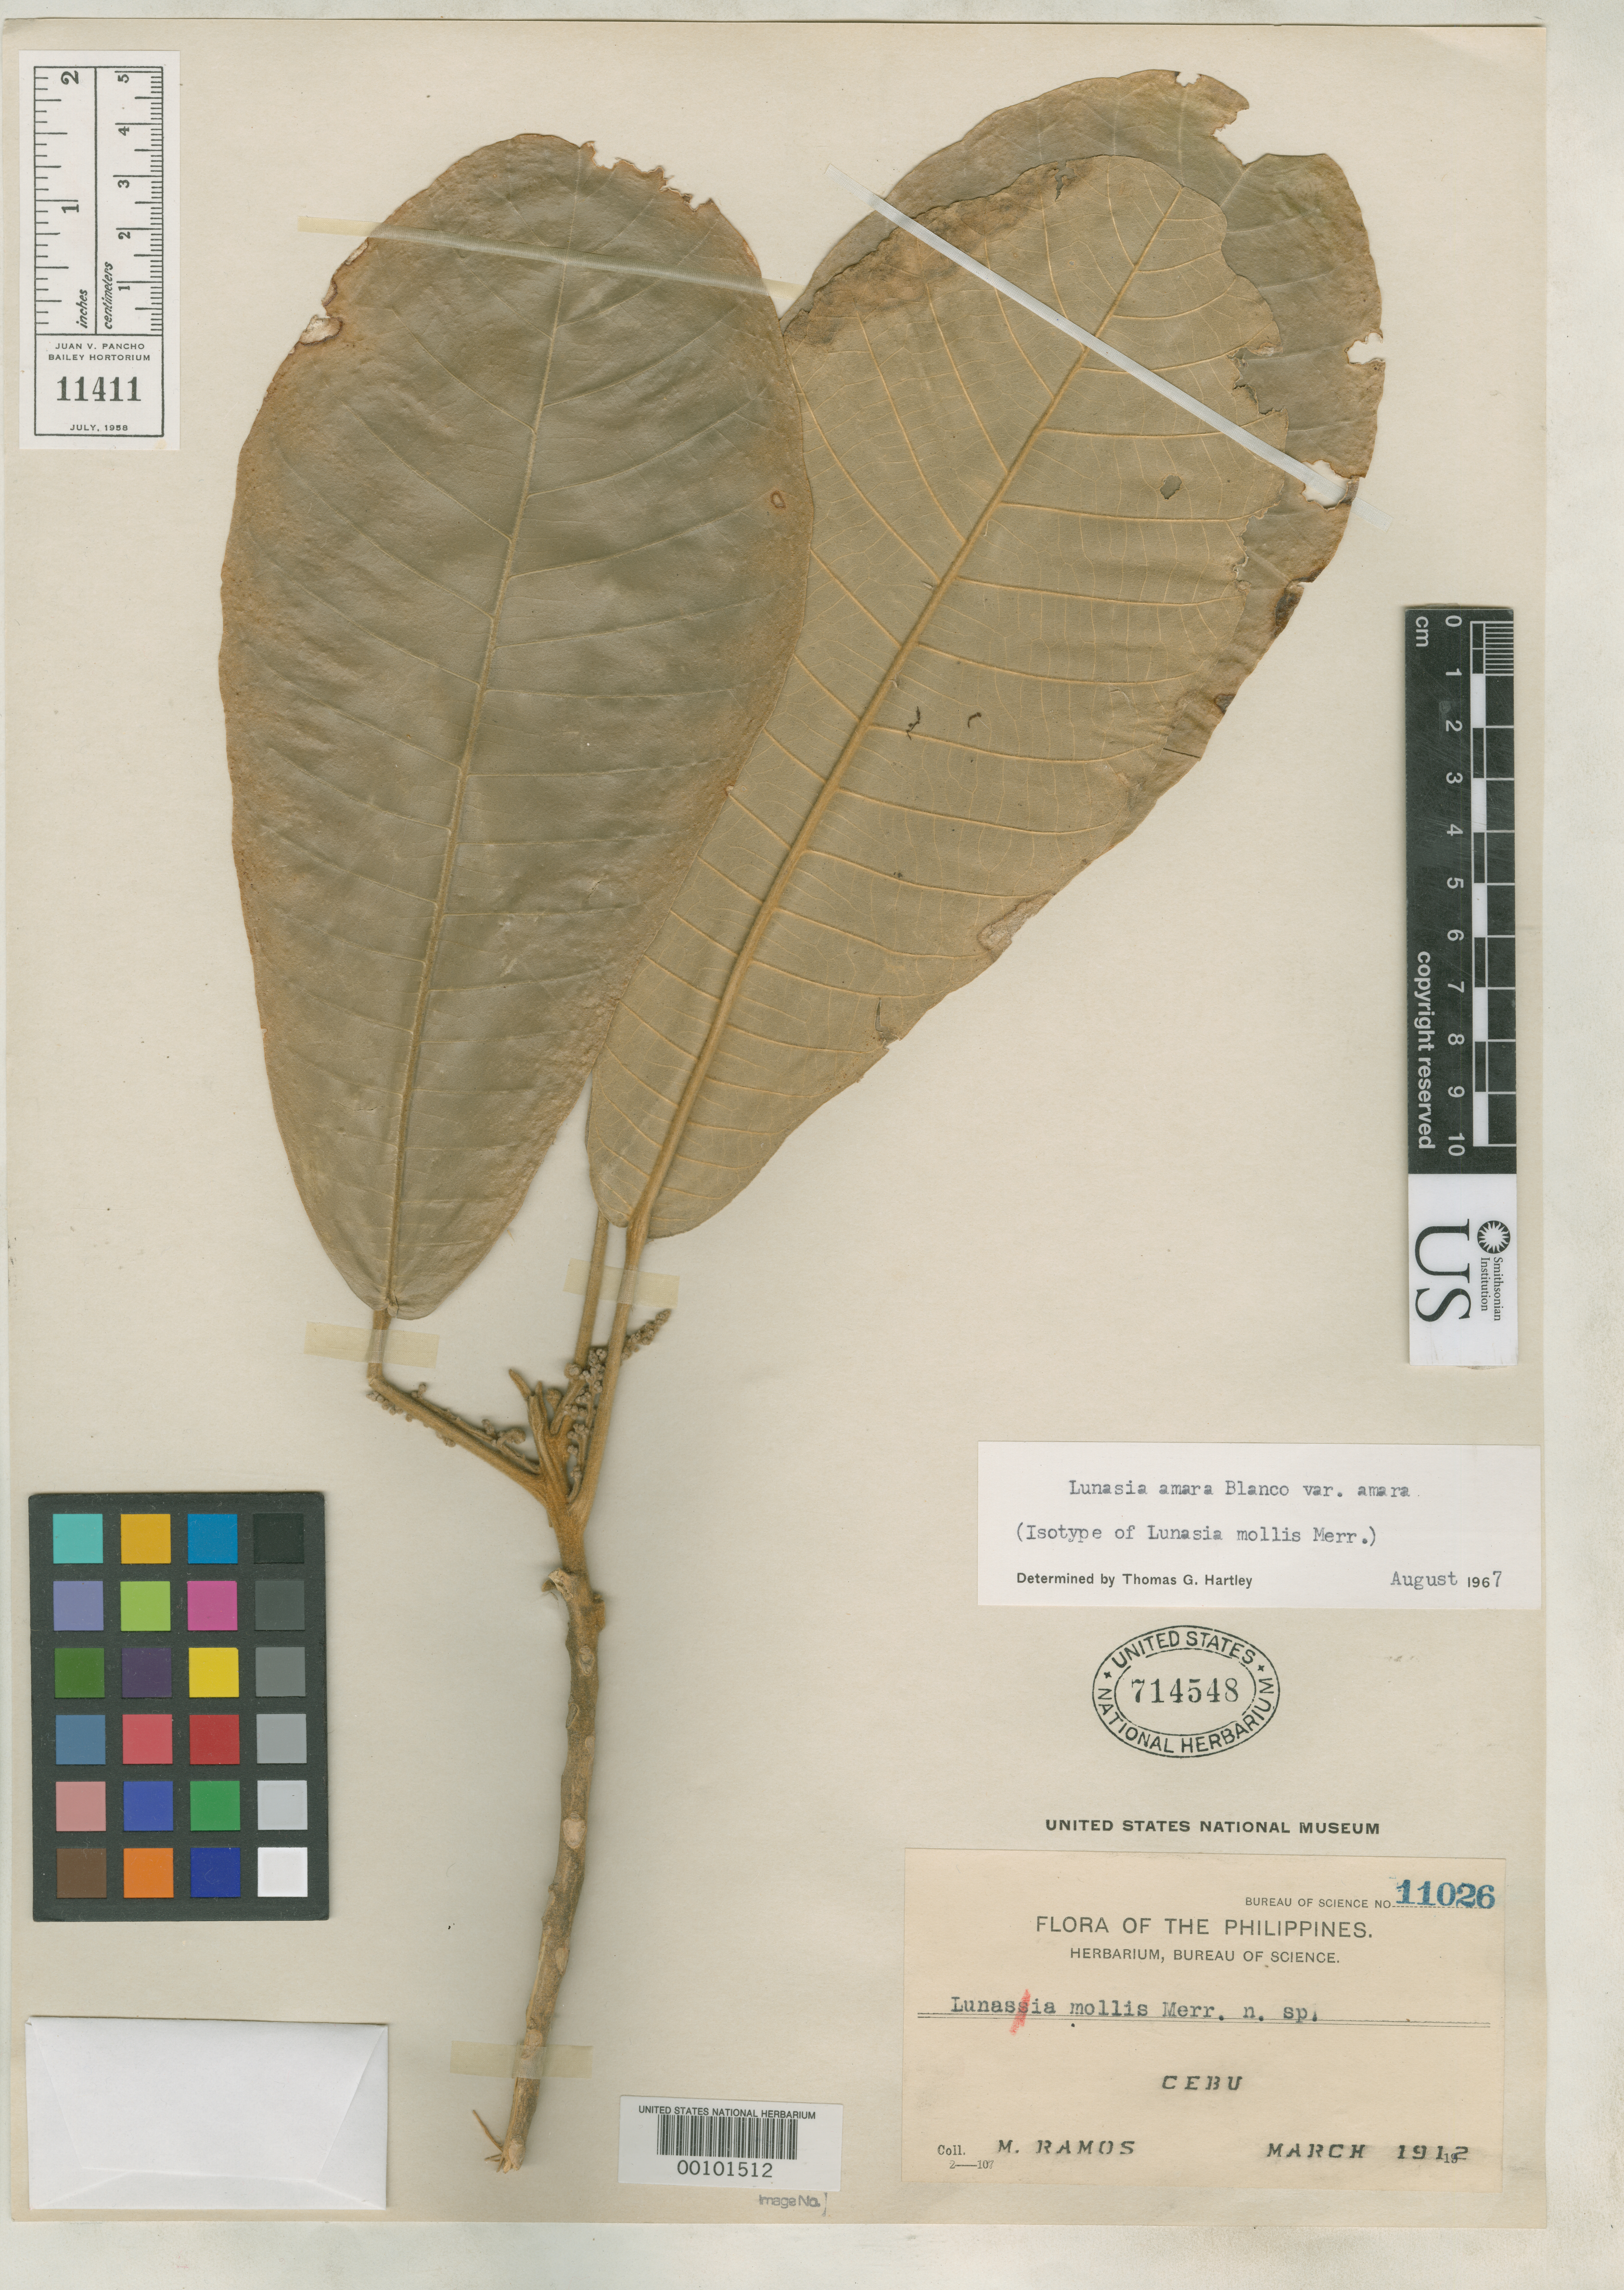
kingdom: Plantae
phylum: Tracheophyta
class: Magnoliopsida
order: Sapindales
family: Rutaceae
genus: Lunasia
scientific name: Lunasia mollis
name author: Merr.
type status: Isotype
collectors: M. Ramos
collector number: Bur. Sci. 11026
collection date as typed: Mar 1912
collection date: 1912-03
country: Philippines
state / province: Central Visayas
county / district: Cebu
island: Cebu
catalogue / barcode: US 714548